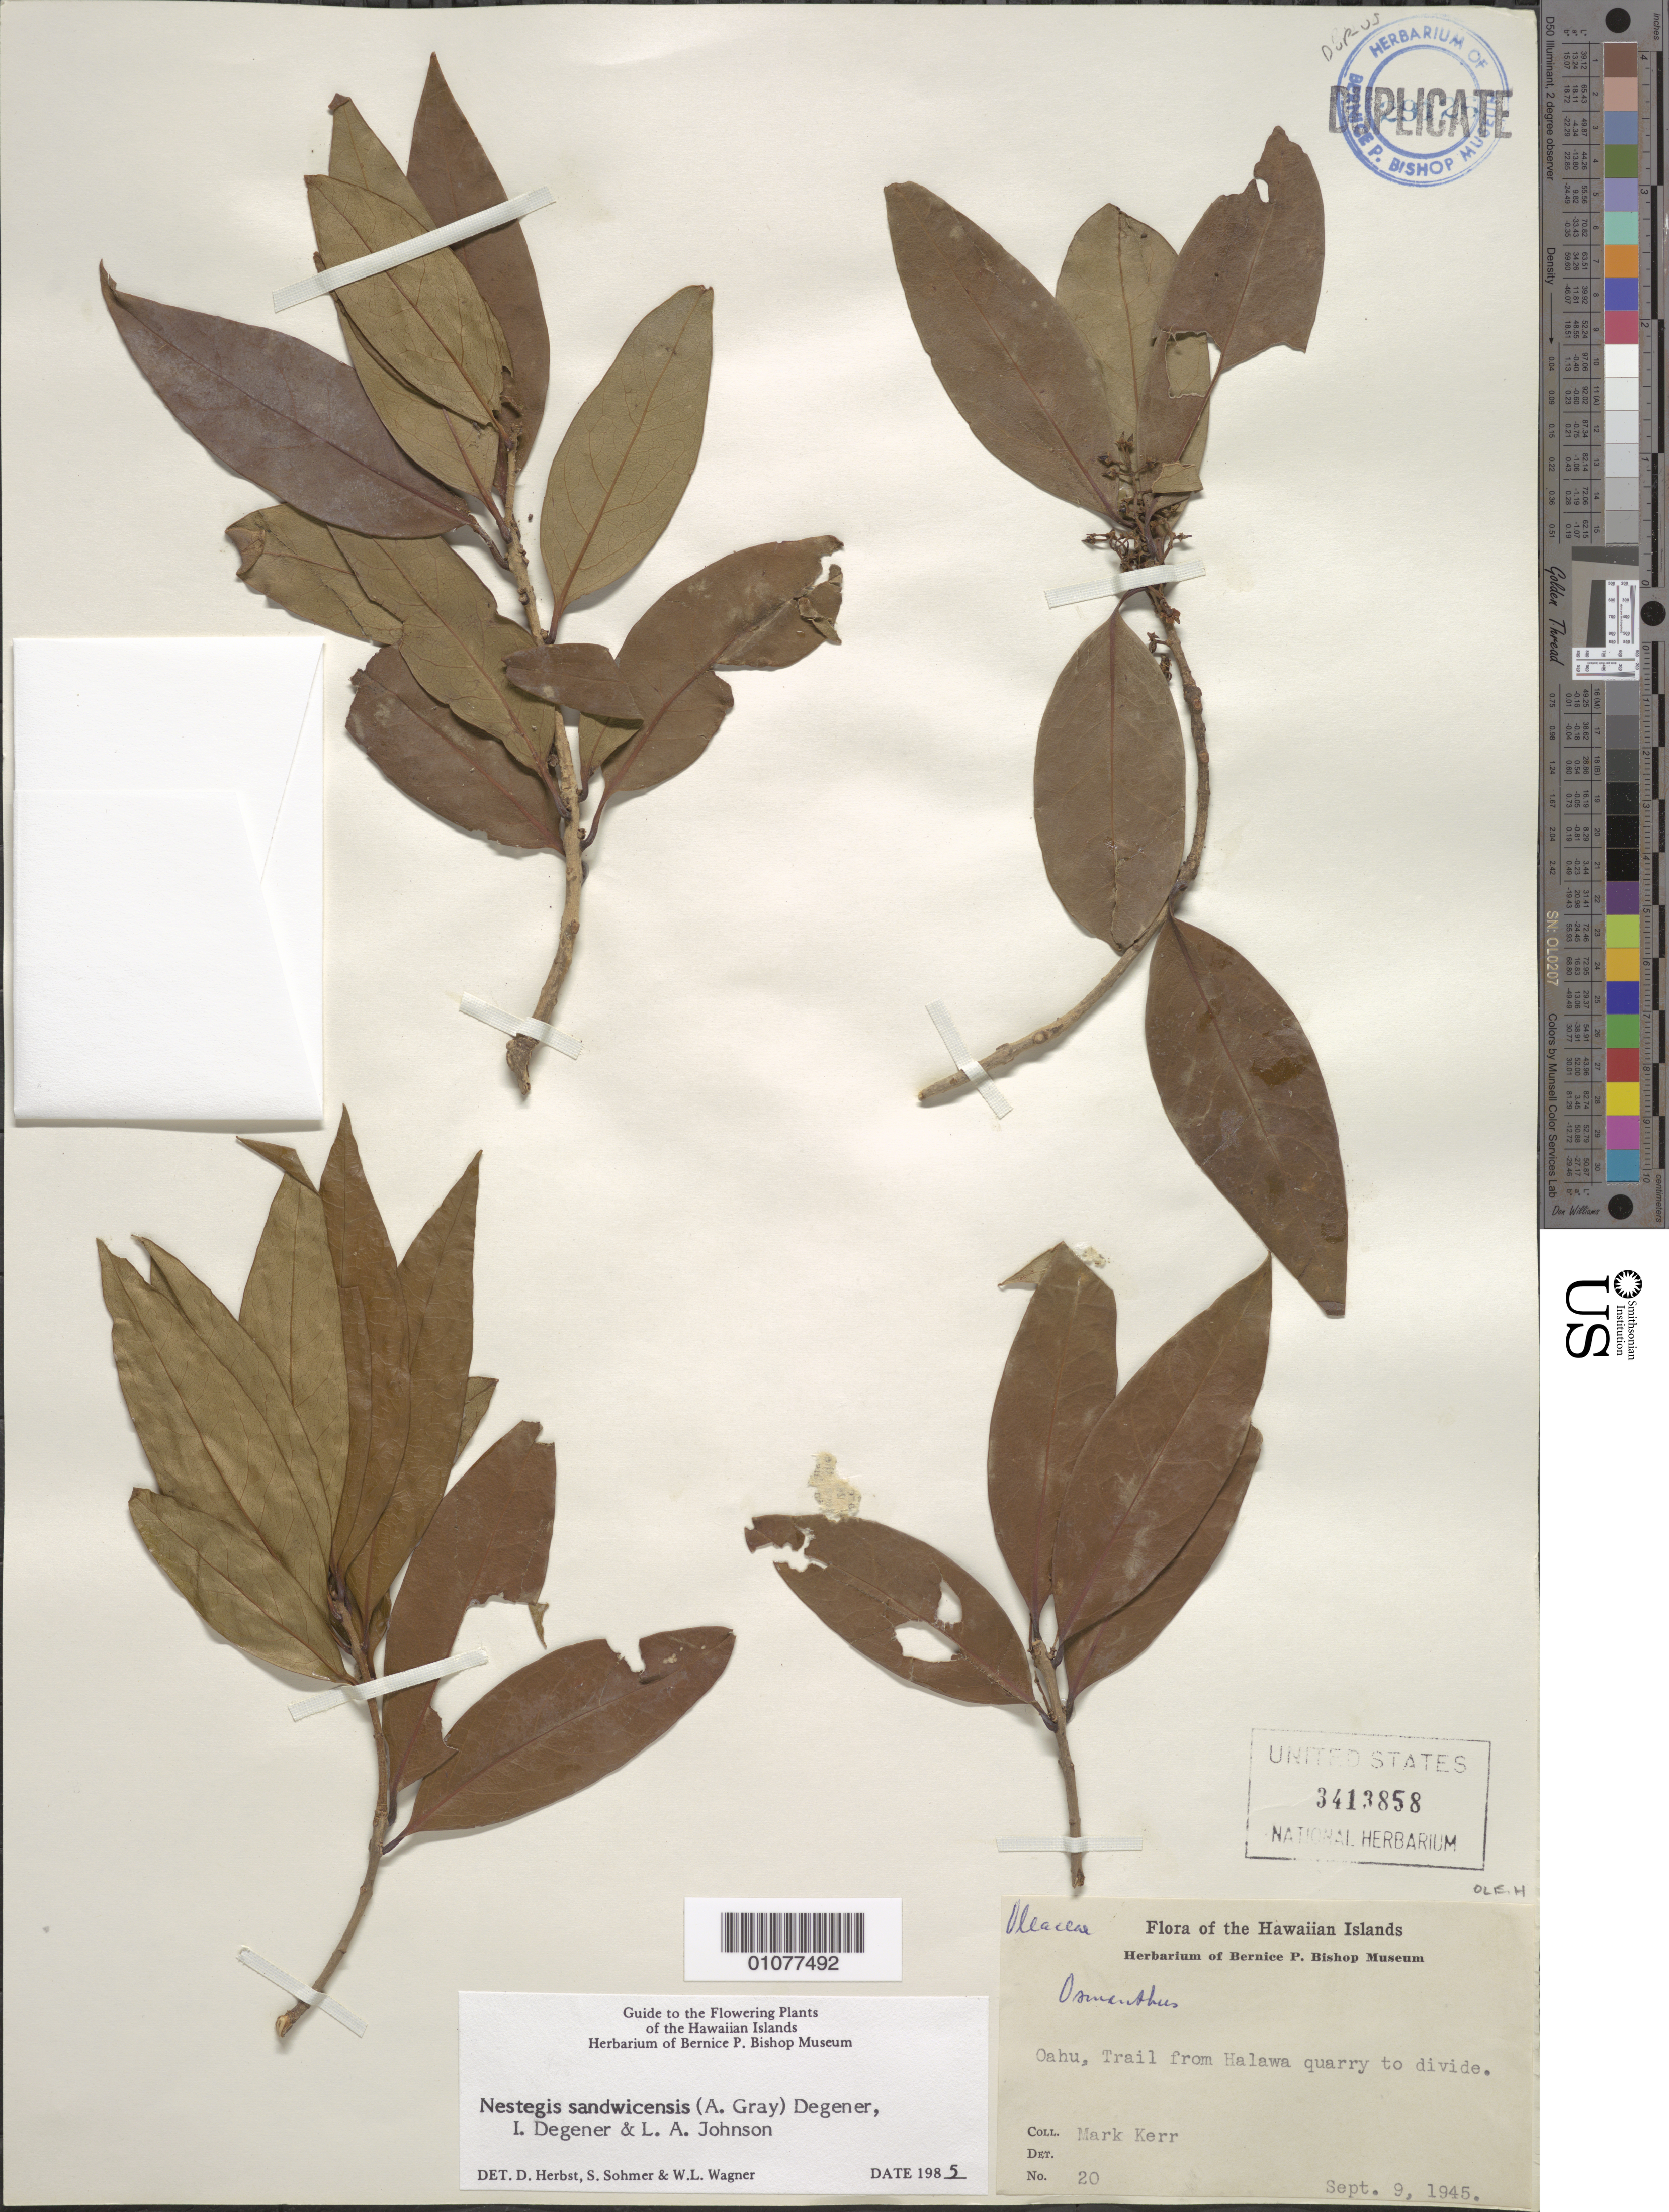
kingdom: Plantae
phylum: Tracheophyta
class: Magnoliopsida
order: Lamiales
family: Oleaceae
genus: Notelaea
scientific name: Notelaea sandwicensis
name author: (A. Gray) Hong-Wa & Besnard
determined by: Wagner, W. L., (BOT), Smithsonian Institution - National Museum of Natural History (UNITED STATES)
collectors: M. Kerr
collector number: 20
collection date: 1945-09-09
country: United States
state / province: Hawaii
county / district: Honolulu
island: Oahu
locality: Trail from Halawa quarry to divide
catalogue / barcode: US 3413858